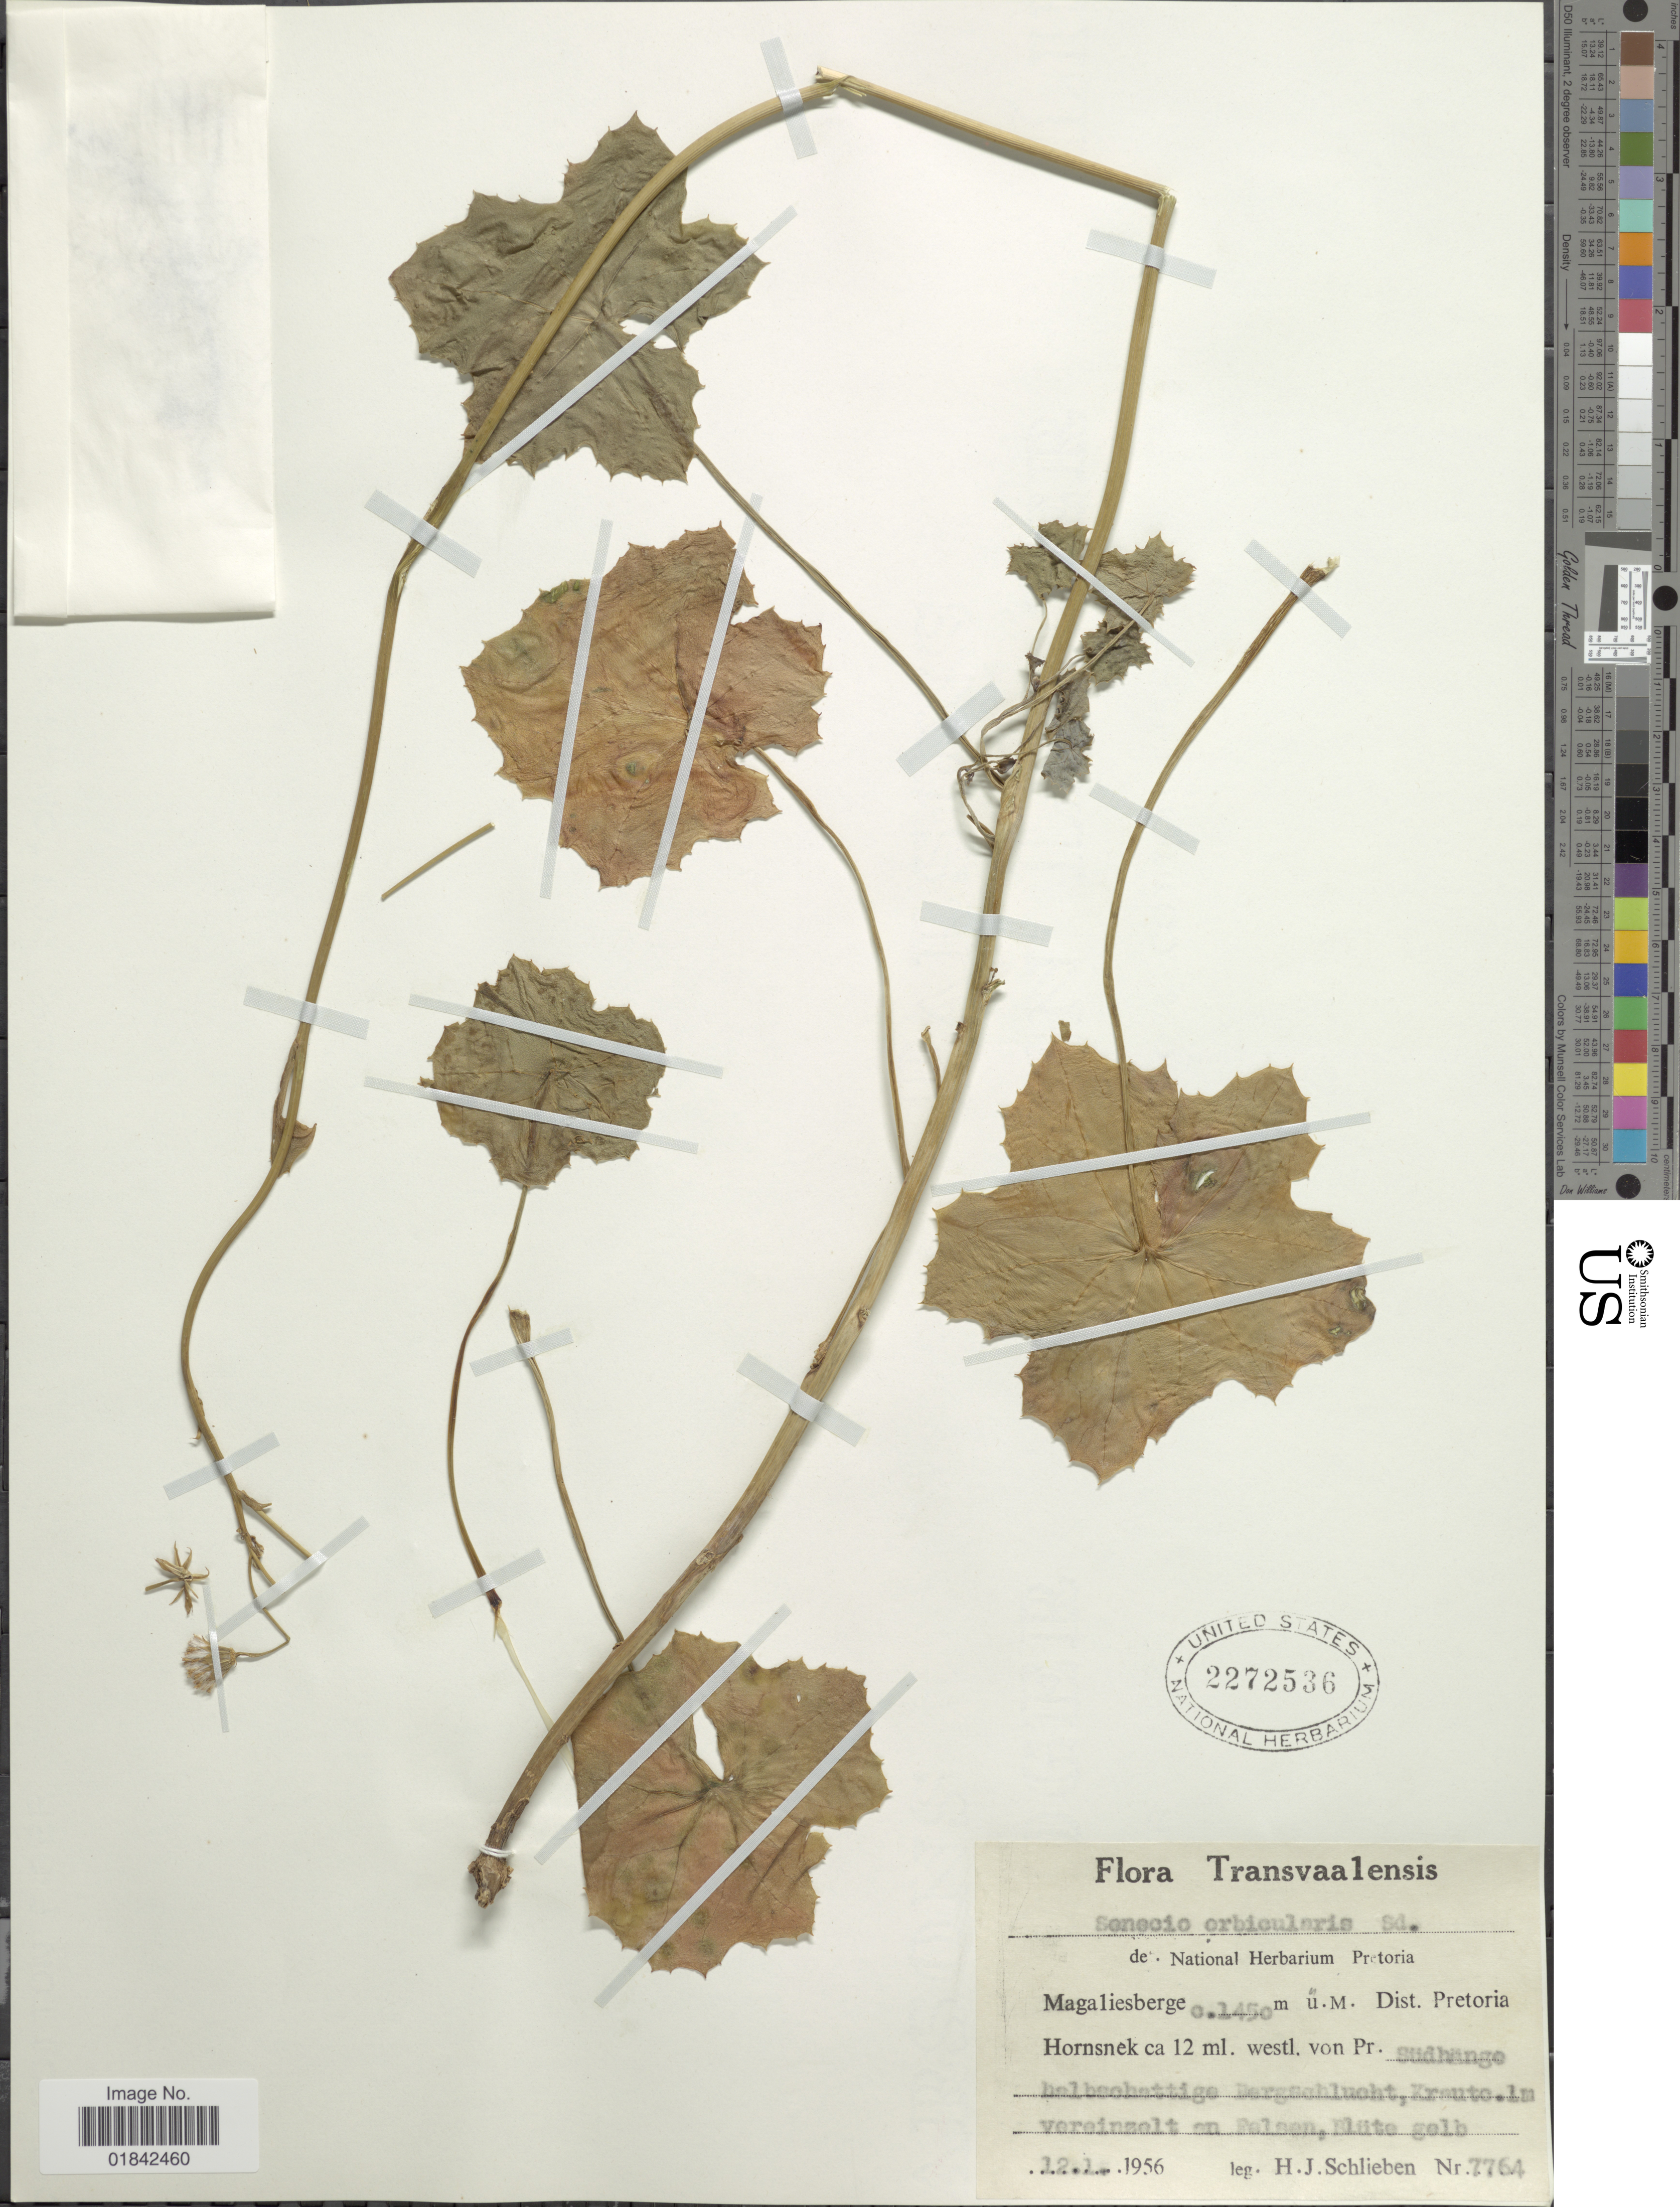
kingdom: Plantae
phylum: Tracheophyta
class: Magnoliopsida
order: Asterales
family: Asteraceae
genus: Senecio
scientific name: Senecio orbicularis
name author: Sond. ex Harv.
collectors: H. J. Schlieben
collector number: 7764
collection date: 1956-02-12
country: South Africa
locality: Transvaal, Magaliesberge, Dist. Pretoria Hornsnek ca 12 ml. westl von Pr. Sudhange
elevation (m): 1450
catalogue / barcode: US 2272536